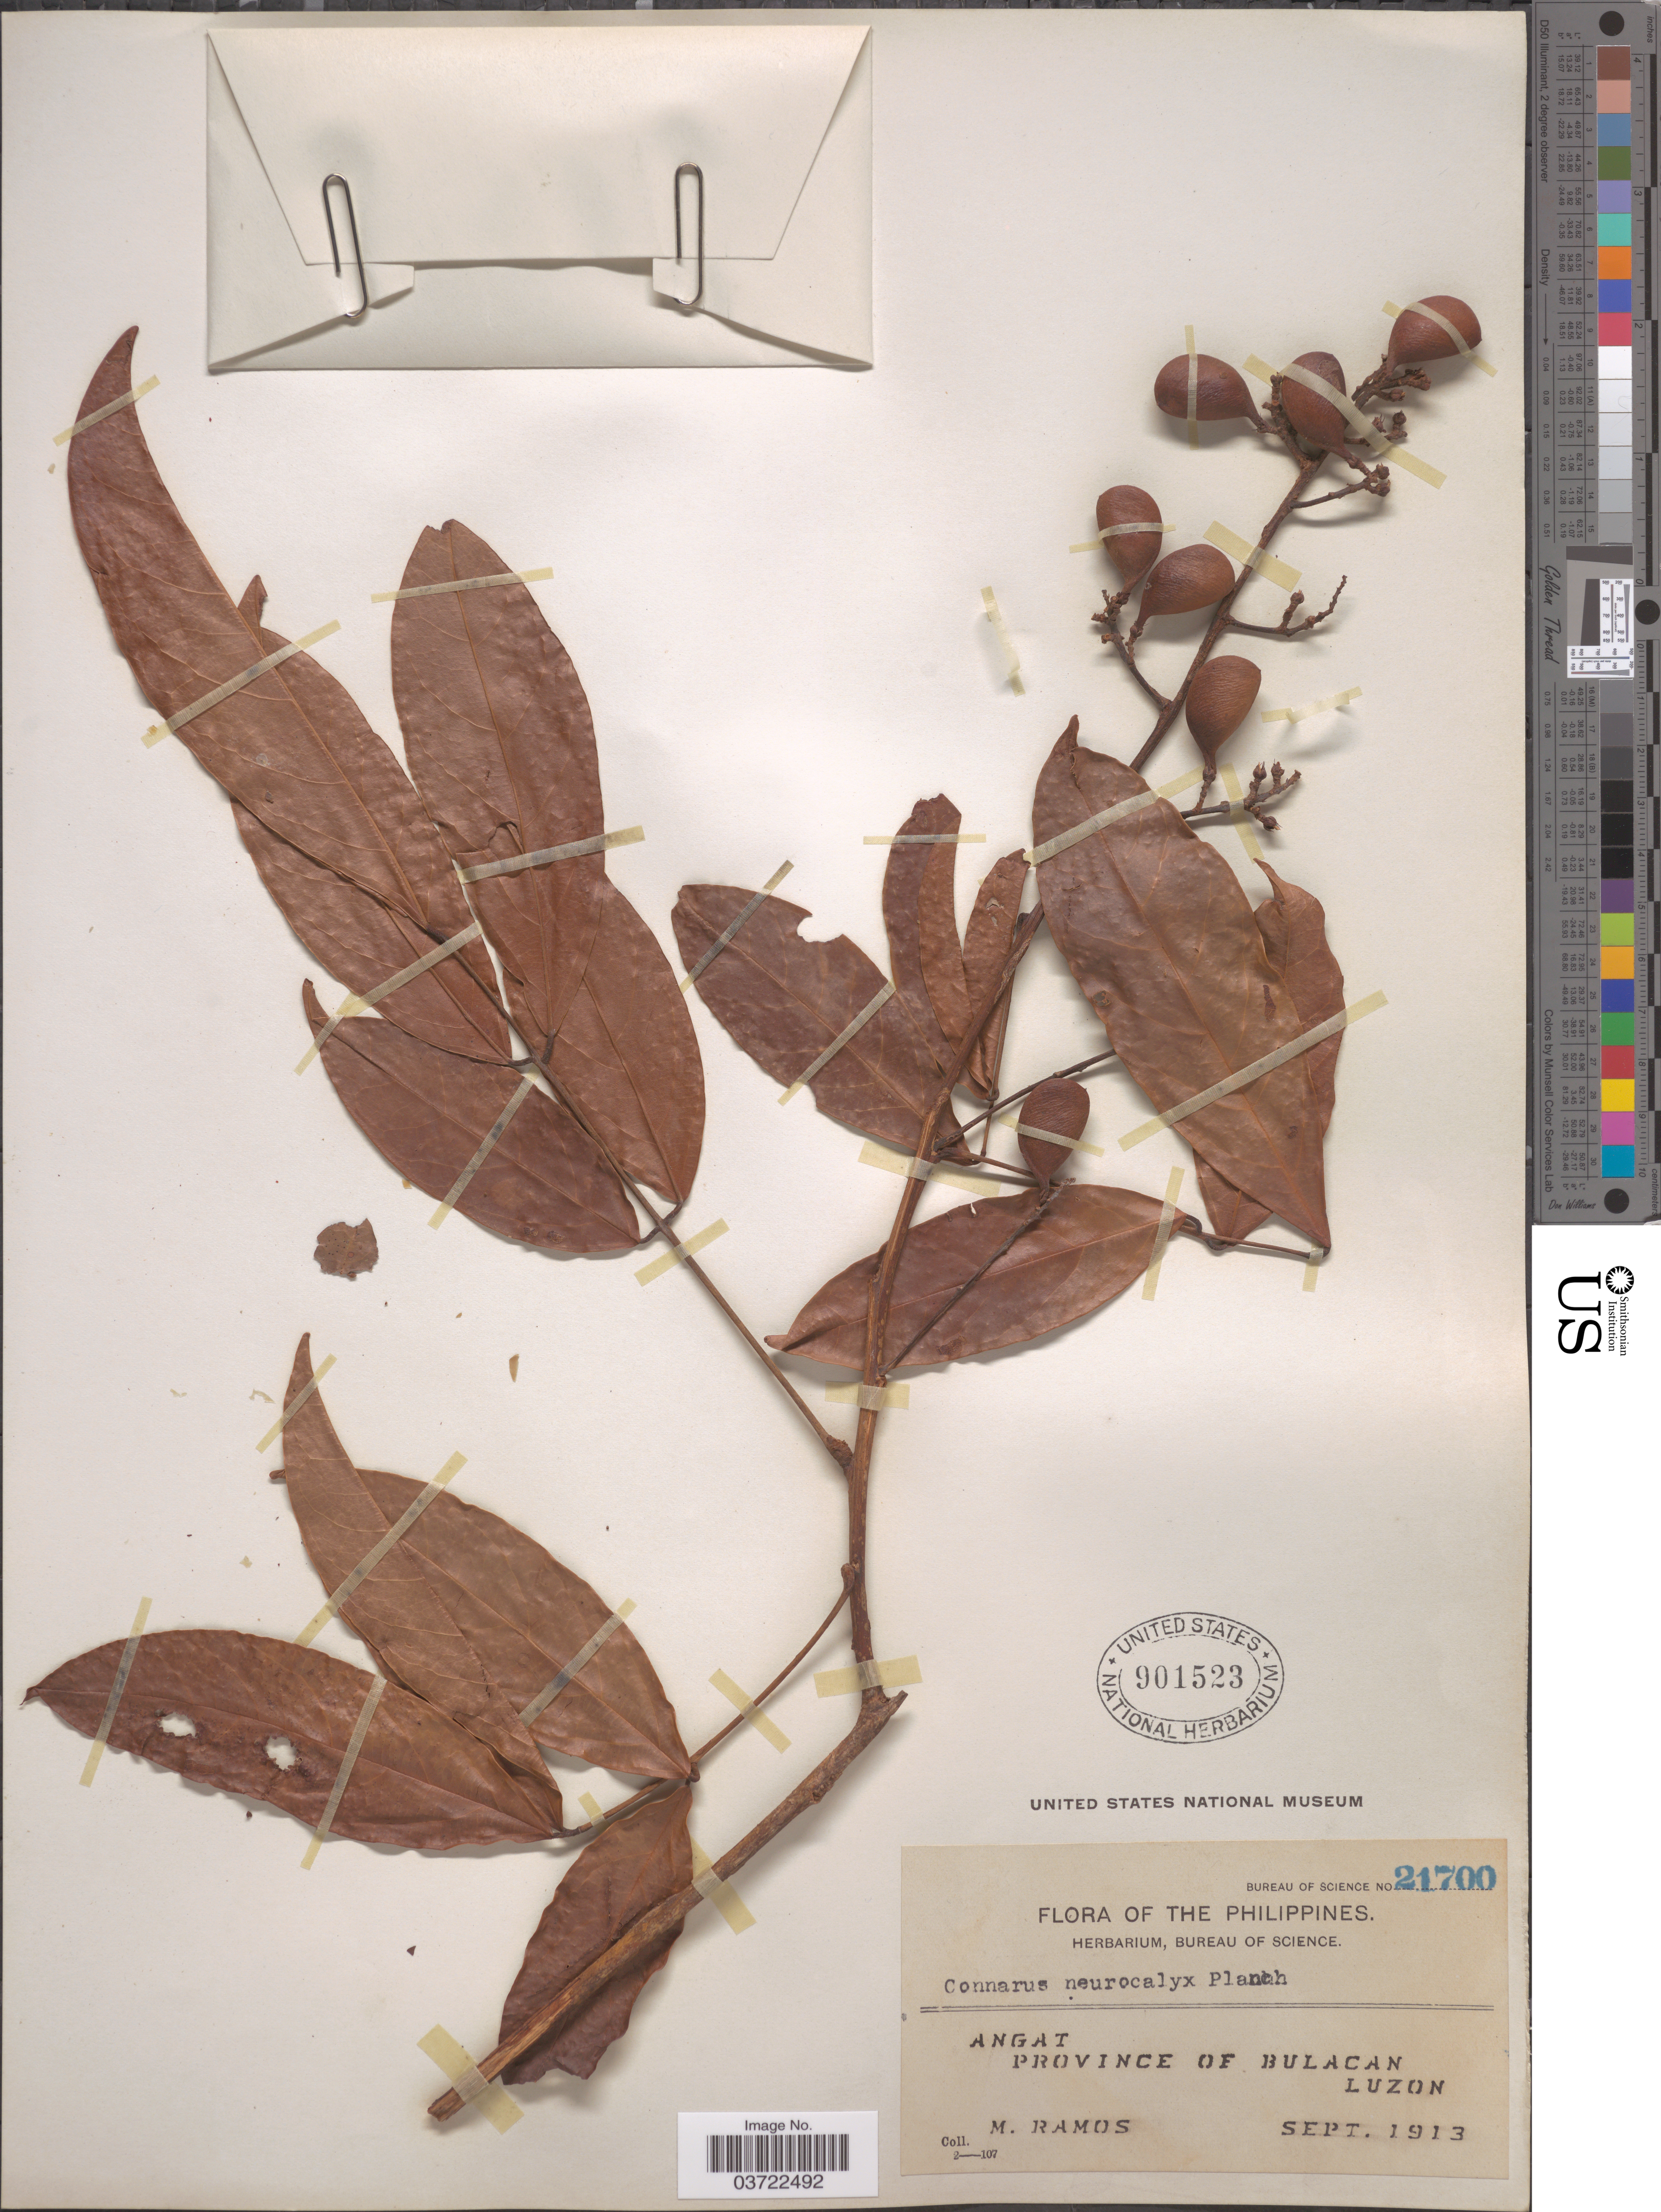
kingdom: Plantae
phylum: Tracheophyta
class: Magnoliopsida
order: Oxalidales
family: Connaraceae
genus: Connarus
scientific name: Connarus neurocalyx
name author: Planch.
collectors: M. Ramos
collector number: Bureau of Science 21700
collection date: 1913-09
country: Philippines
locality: Angat, Province of Bulacan, Luzon.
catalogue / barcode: US 901523